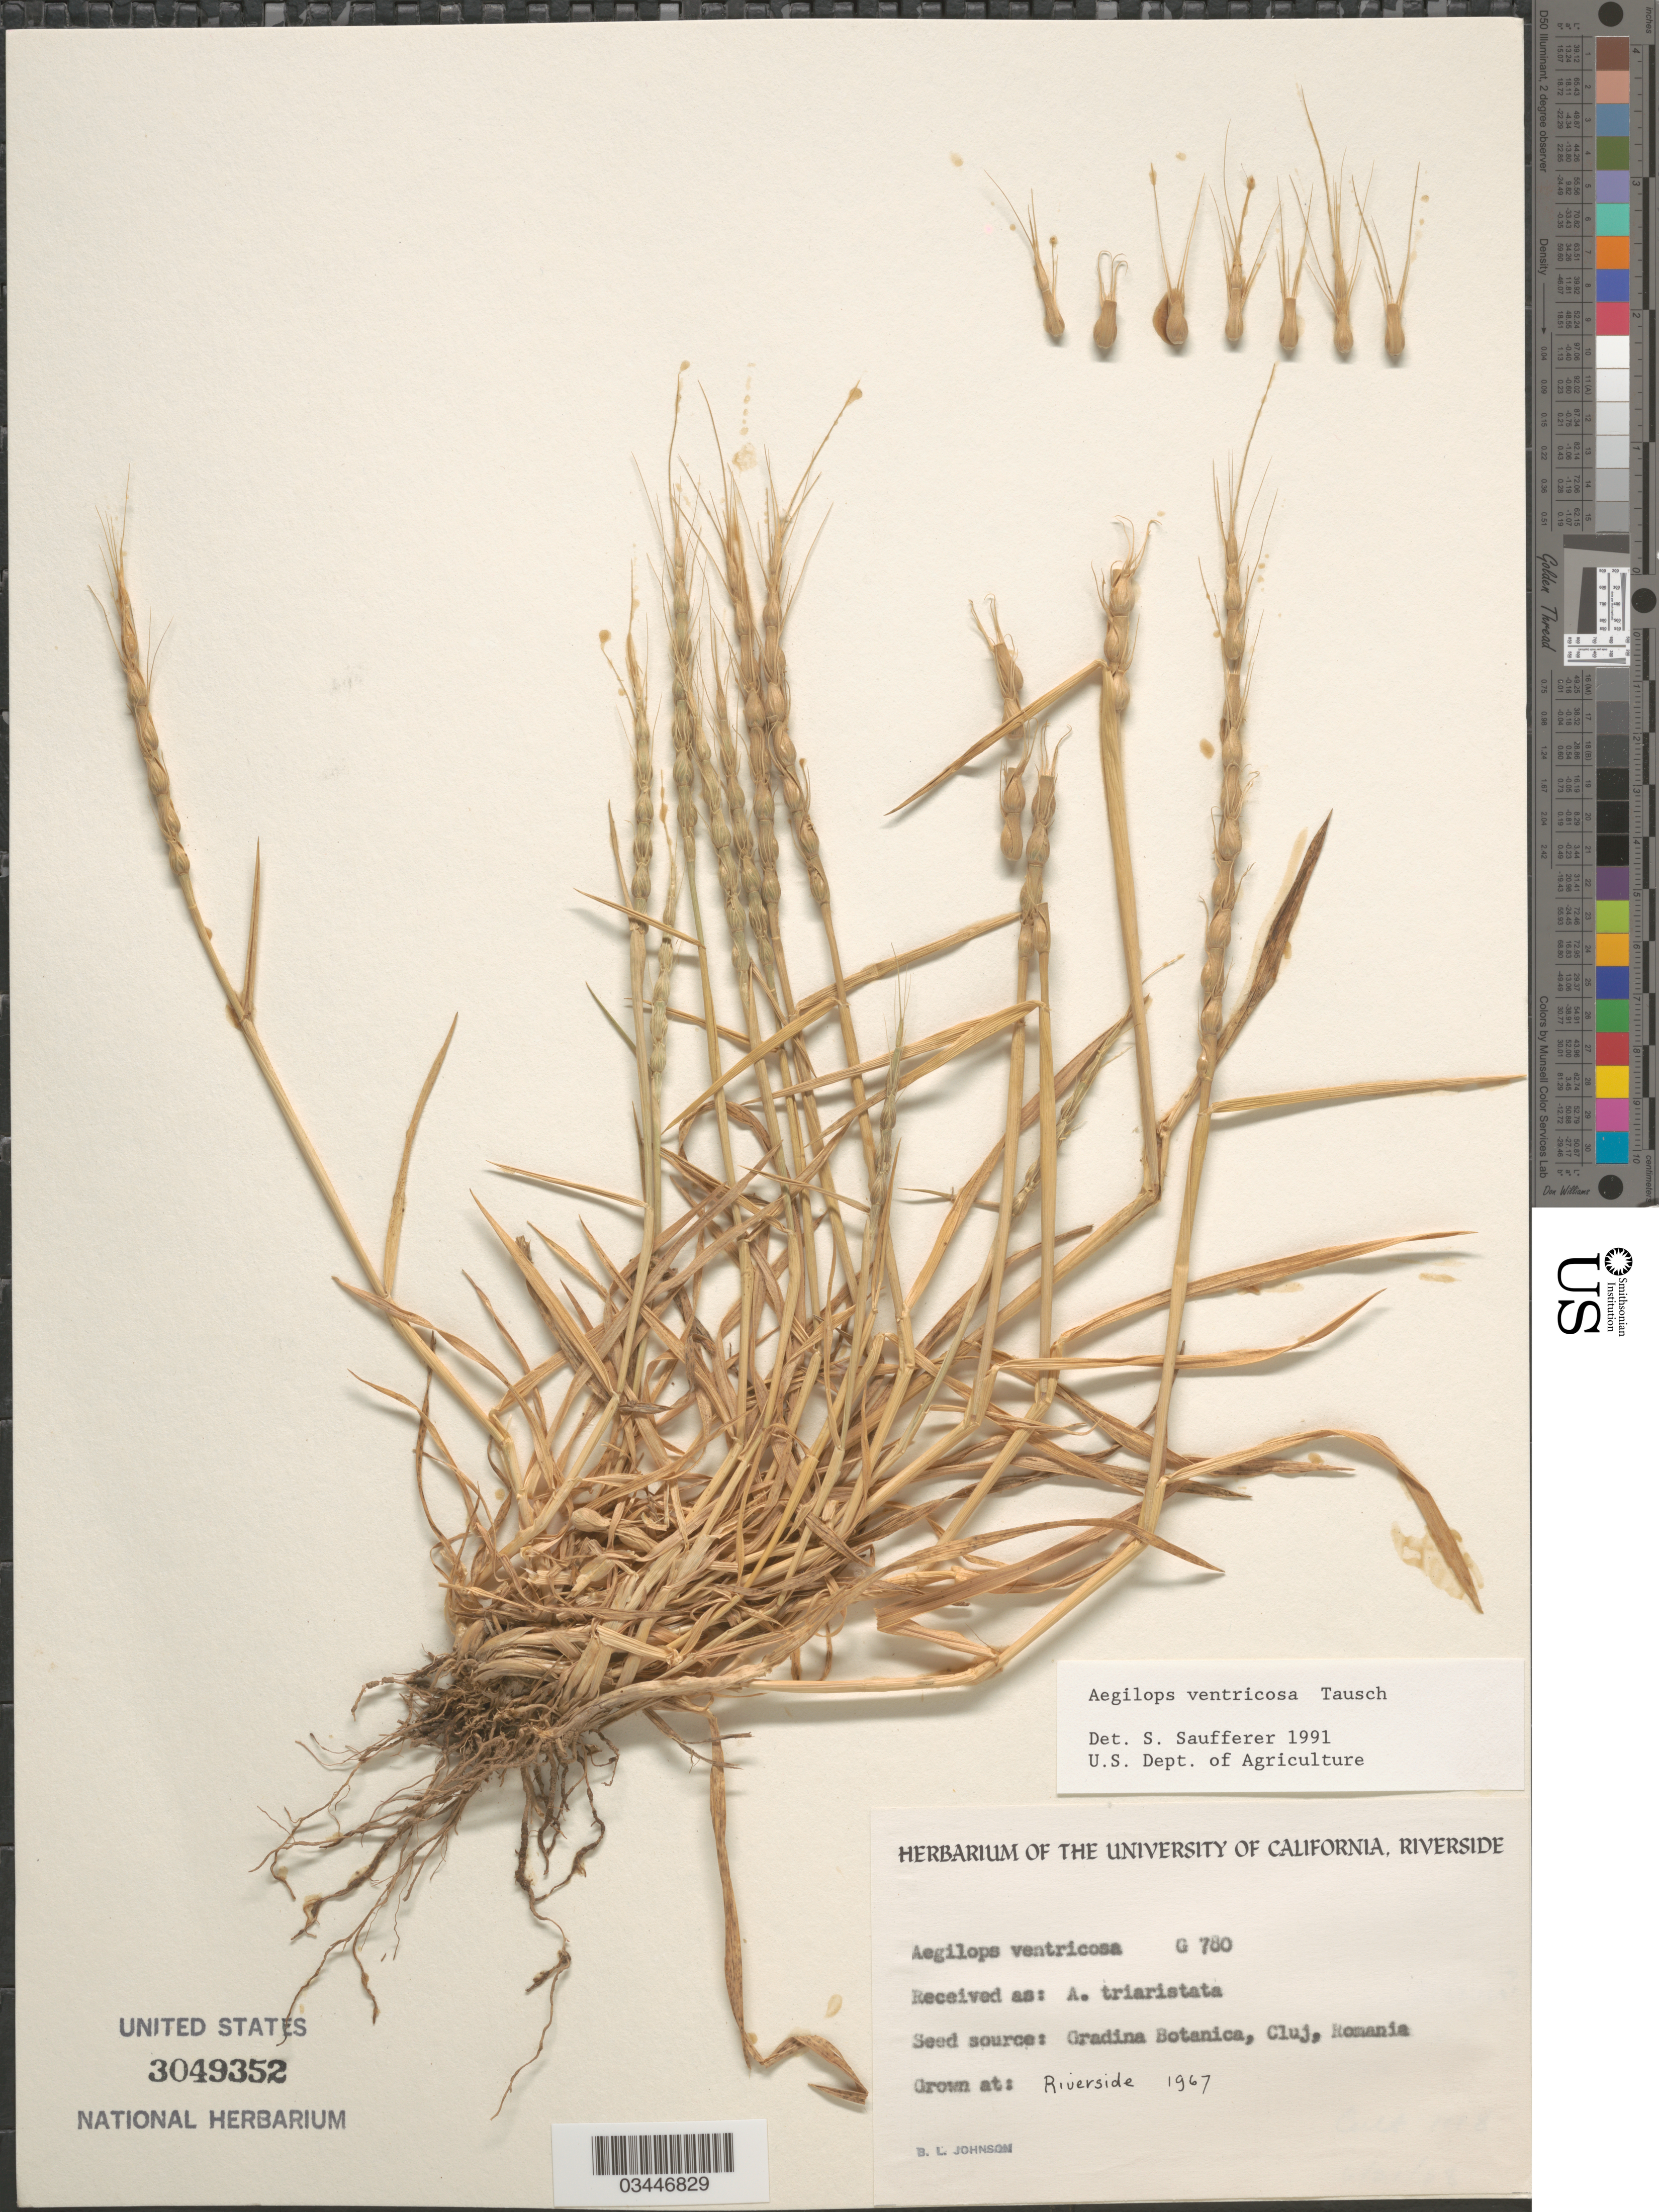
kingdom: Plantae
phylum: Tracheophyta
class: Liliopsida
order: Poales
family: Poaceae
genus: Aegilops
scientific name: Aegilops sp.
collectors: B. Johnson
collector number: G780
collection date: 1967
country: United States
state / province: California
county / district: Riverside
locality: Riverside.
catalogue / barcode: US 3049352